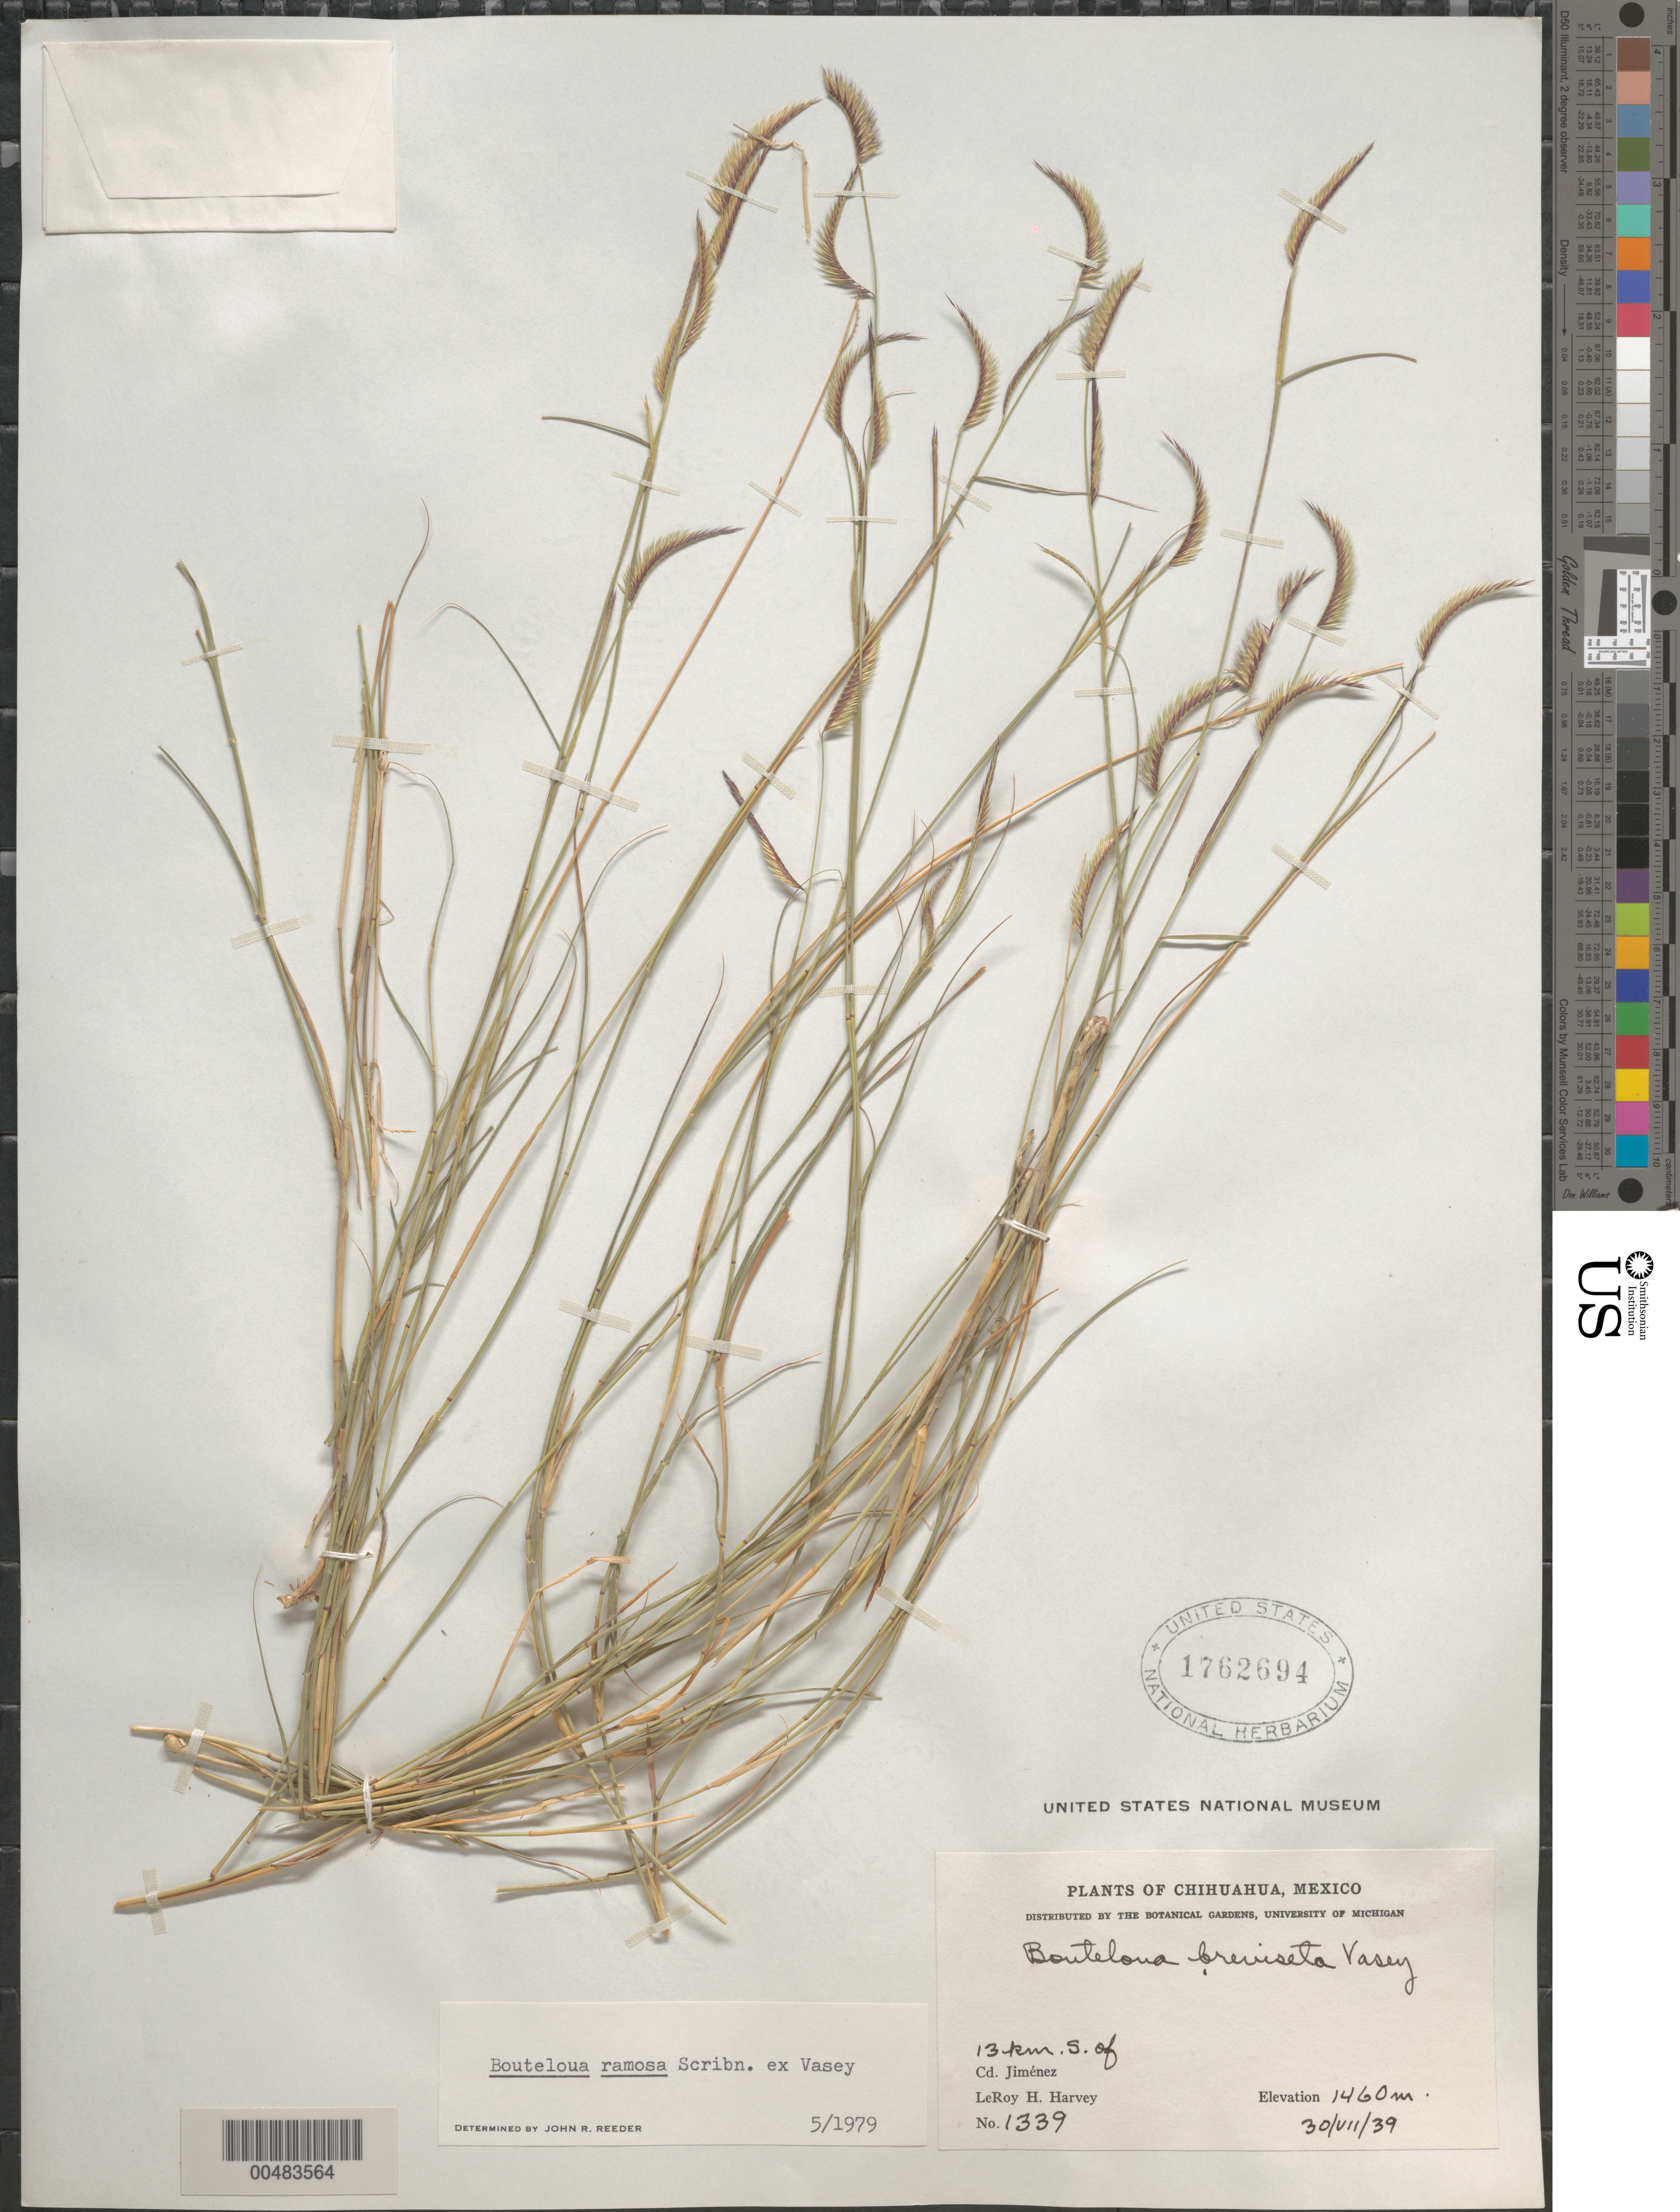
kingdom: Plantae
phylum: Tracheophyta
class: Liliopsida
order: Poales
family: Poaceae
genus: Bouteloua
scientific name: Bouteloua ramosa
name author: Scribn. ex Vasey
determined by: Reeder, J. R., (UNITED STATES)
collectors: L. H. Harvey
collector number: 1339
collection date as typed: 30 Jul 1939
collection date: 1939-07-30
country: Mexico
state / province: Chihuahua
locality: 13 km S of Cd. Jiménez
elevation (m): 1460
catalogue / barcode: US 1762694